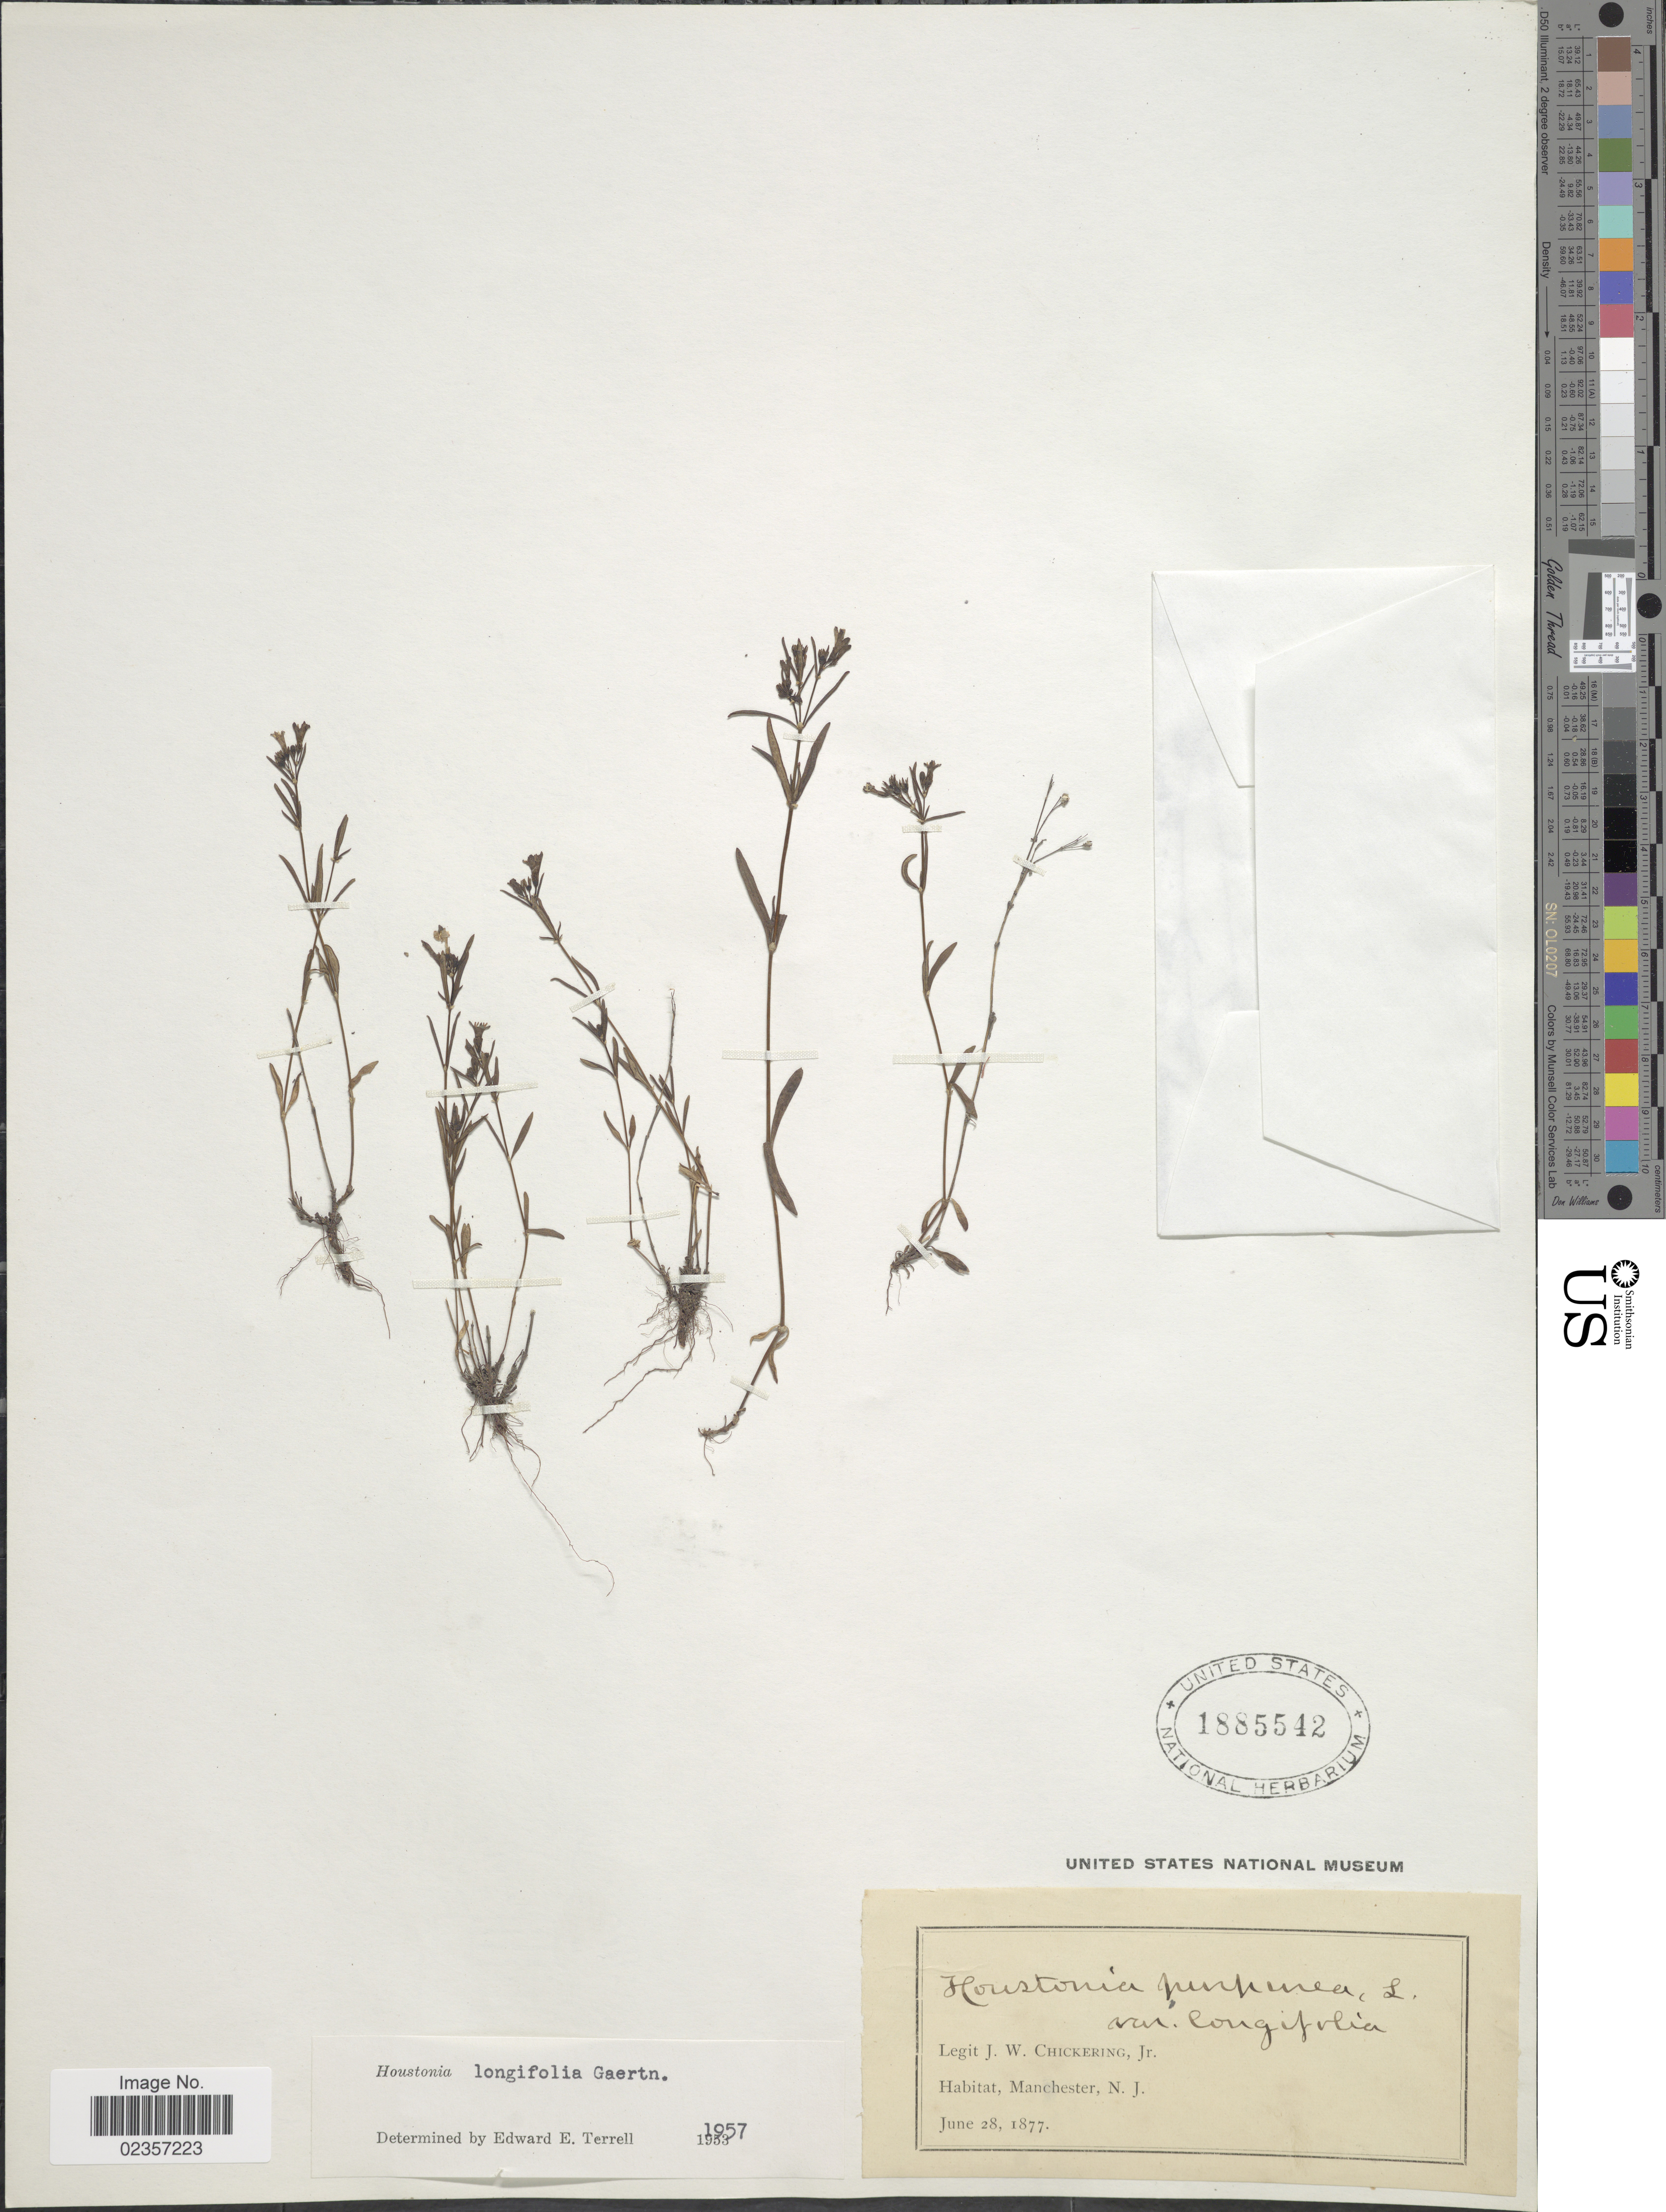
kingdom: Plantae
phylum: Tracheophyta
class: Magnoliopsida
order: Gentianales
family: Rubiaceae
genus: Houstonia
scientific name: Houstonia longifolia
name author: Gaertn.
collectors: J. W. Chickering Jr.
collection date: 1877-06-28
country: United States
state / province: New Jersey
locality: Manchester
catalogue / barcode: US 1885542